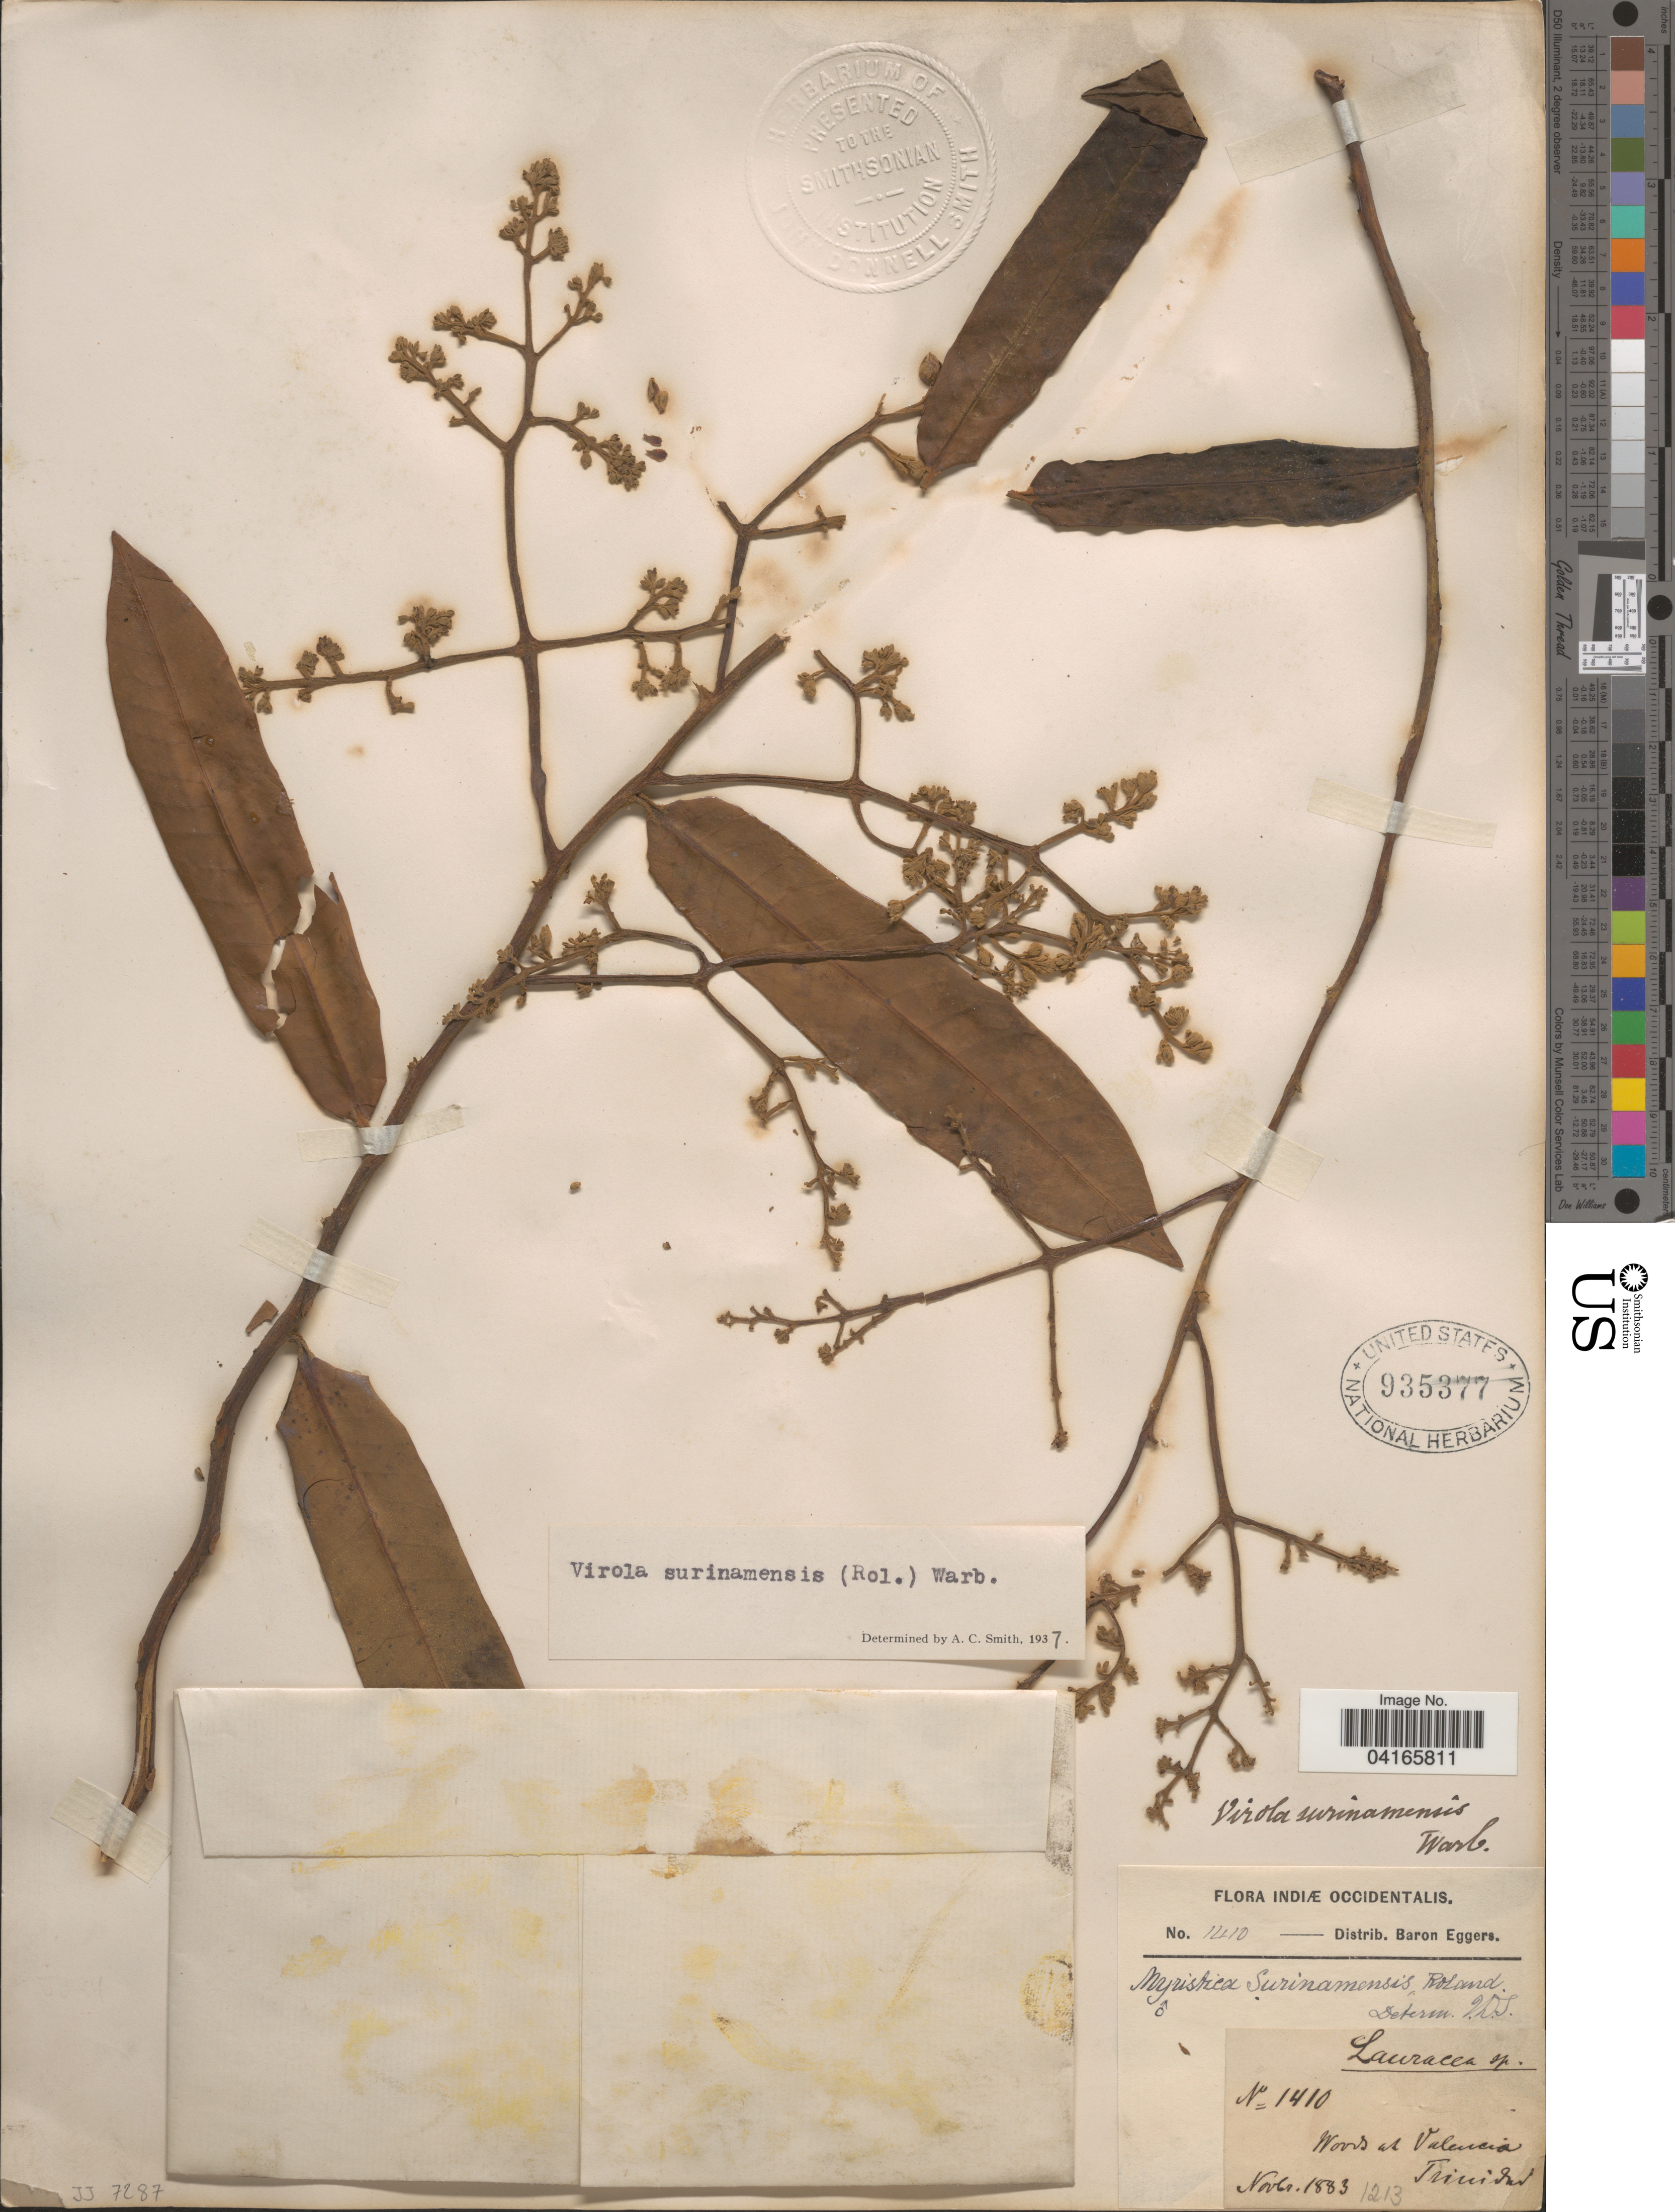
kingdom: Plantae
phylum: Tracheophyta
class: Magnoliopsida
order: Magnoliales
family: Myristicaceae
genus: Virola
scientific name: Virola surinamensis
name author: (Rol.) Warb.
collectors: H. F. A. von Eggers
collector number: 1410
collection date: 1883-11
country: Trinidad and Tobago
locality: Indiæ Occidentalis. Woods at Valencia. Trinidad.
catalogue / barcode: US 935377